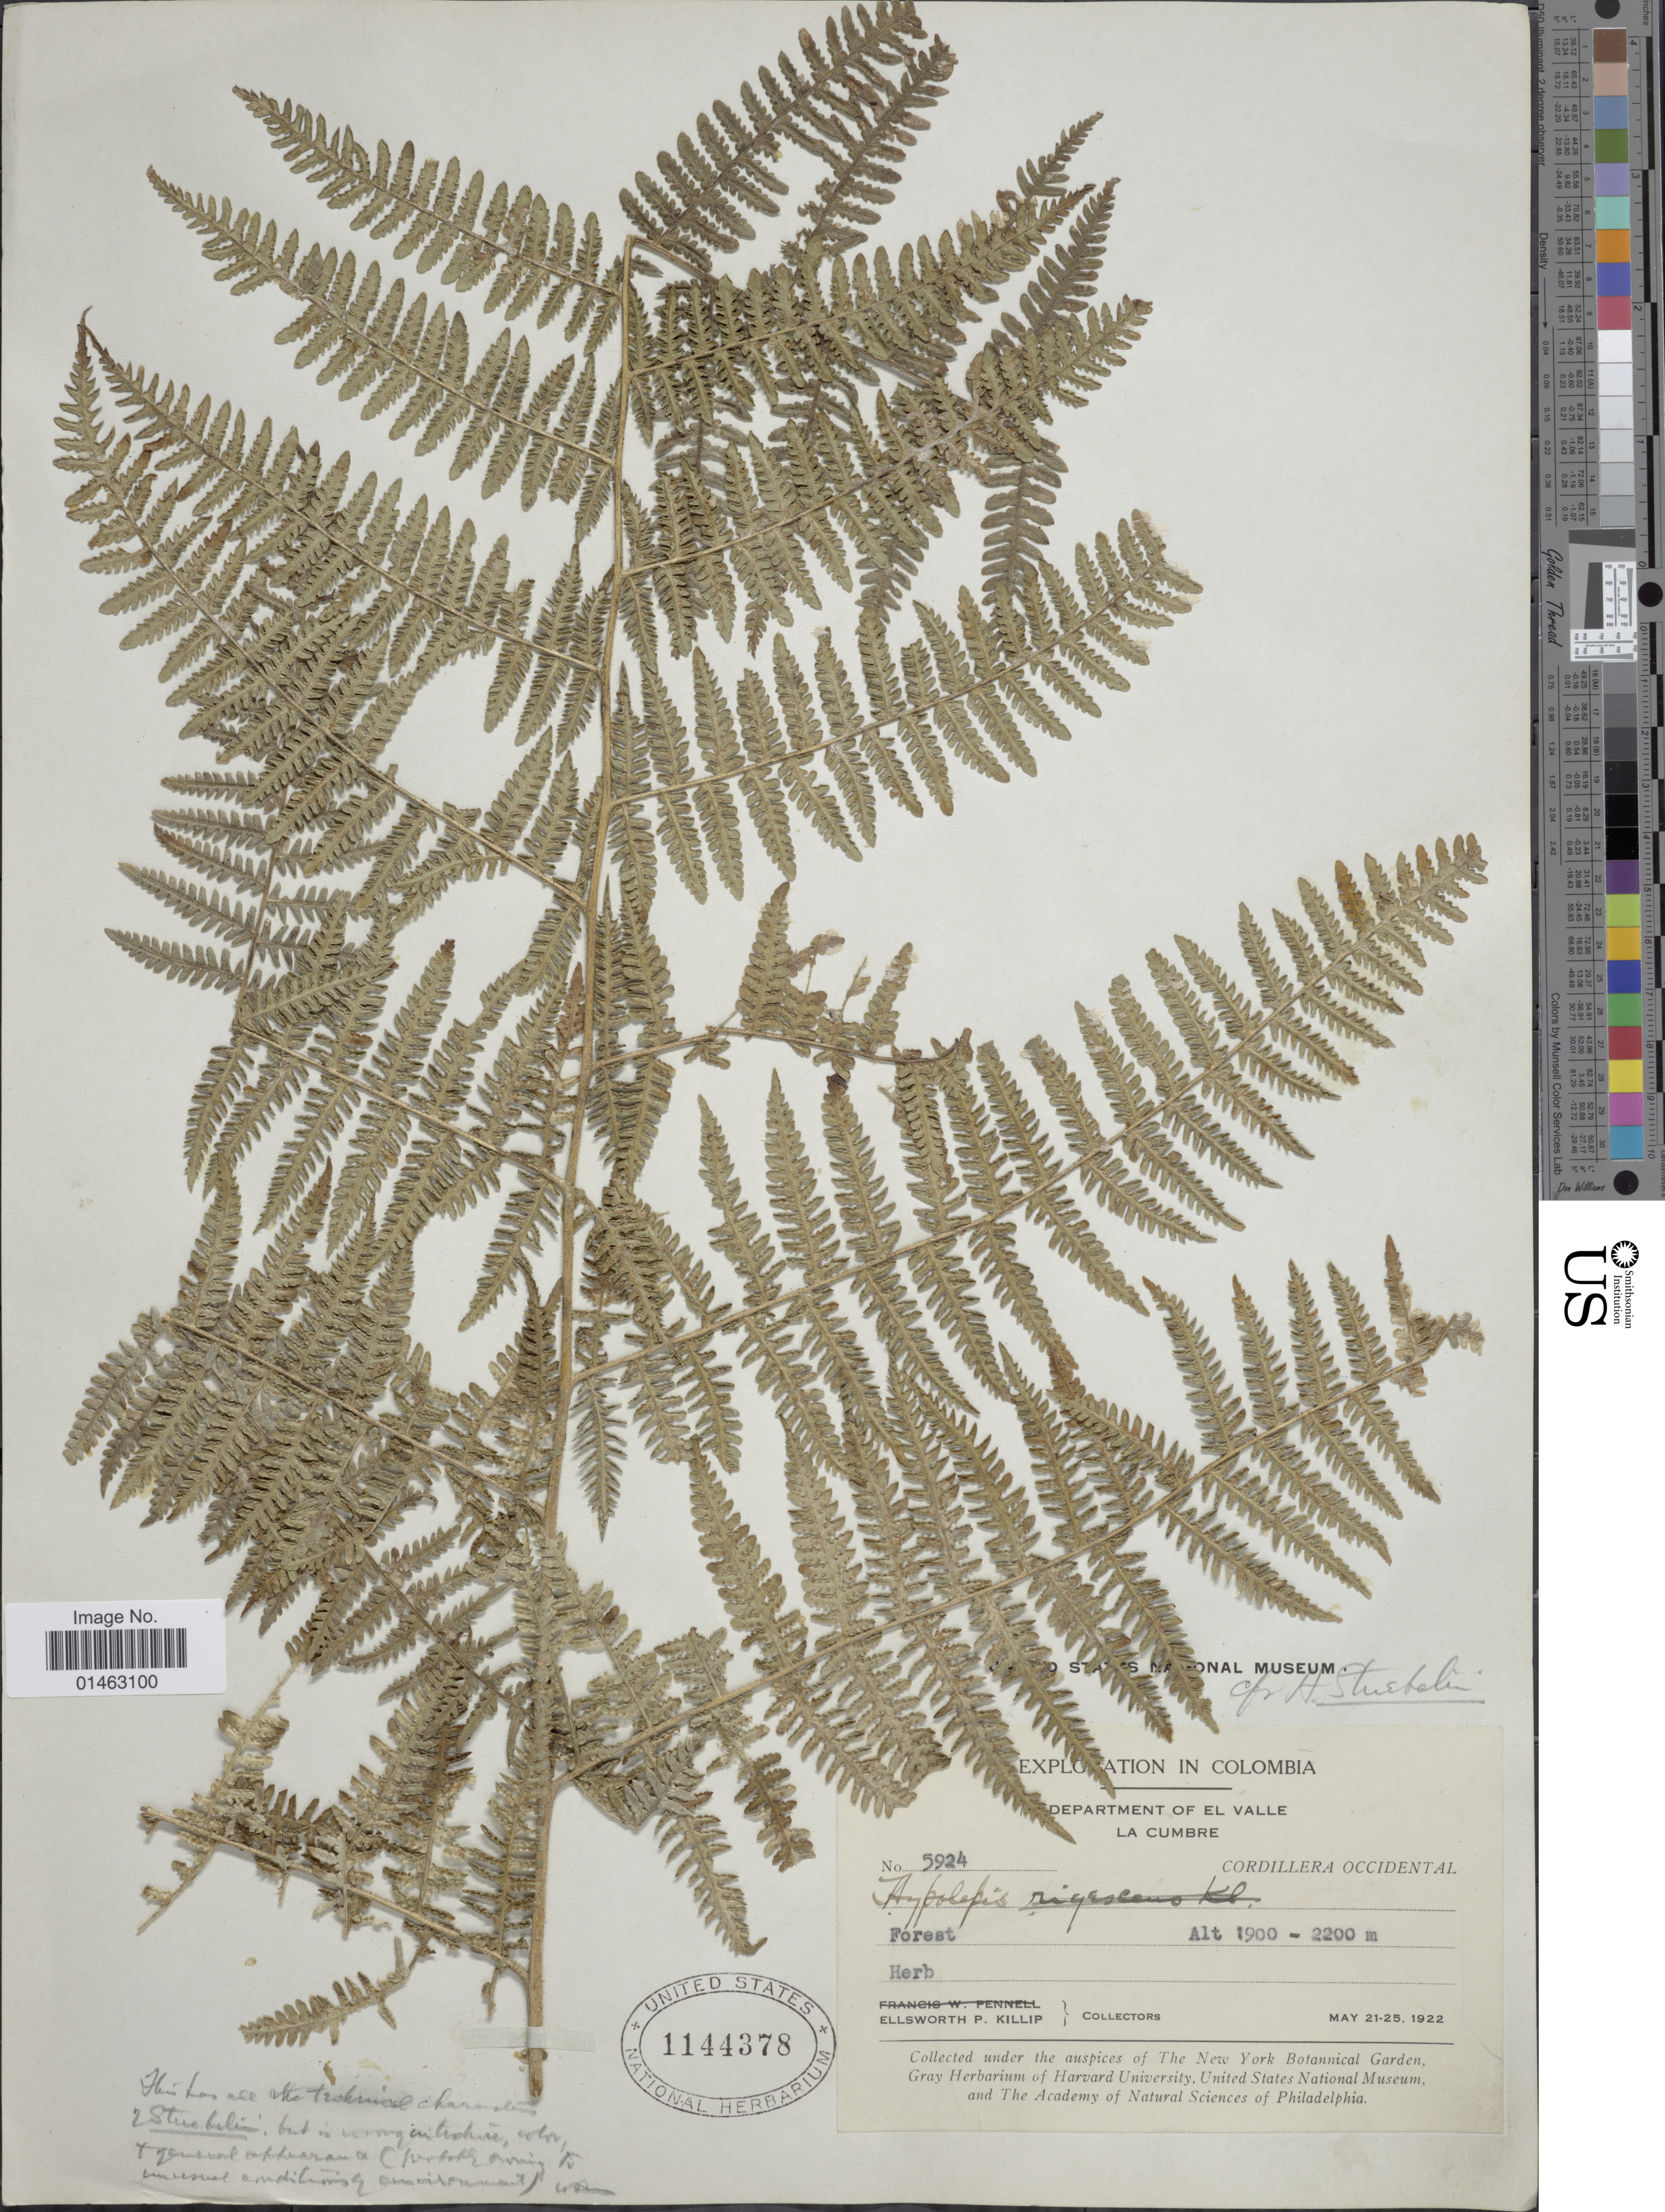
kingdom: Plantae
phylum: Tracheophyta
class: Polypodiopsida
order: Polypodiales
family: Dennstaedtiaceae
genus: Hypolepis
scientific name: Hypolepis steubelii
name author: Hieron.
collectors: E. P. Killip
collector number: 5924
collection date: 1922-05-21/1922-05-25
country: Colombia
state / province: Valle del Cauca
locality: Department of El Valle La Cumbre, Cordillera Occidental, Forest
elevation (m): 1900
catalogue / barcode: US 1144378